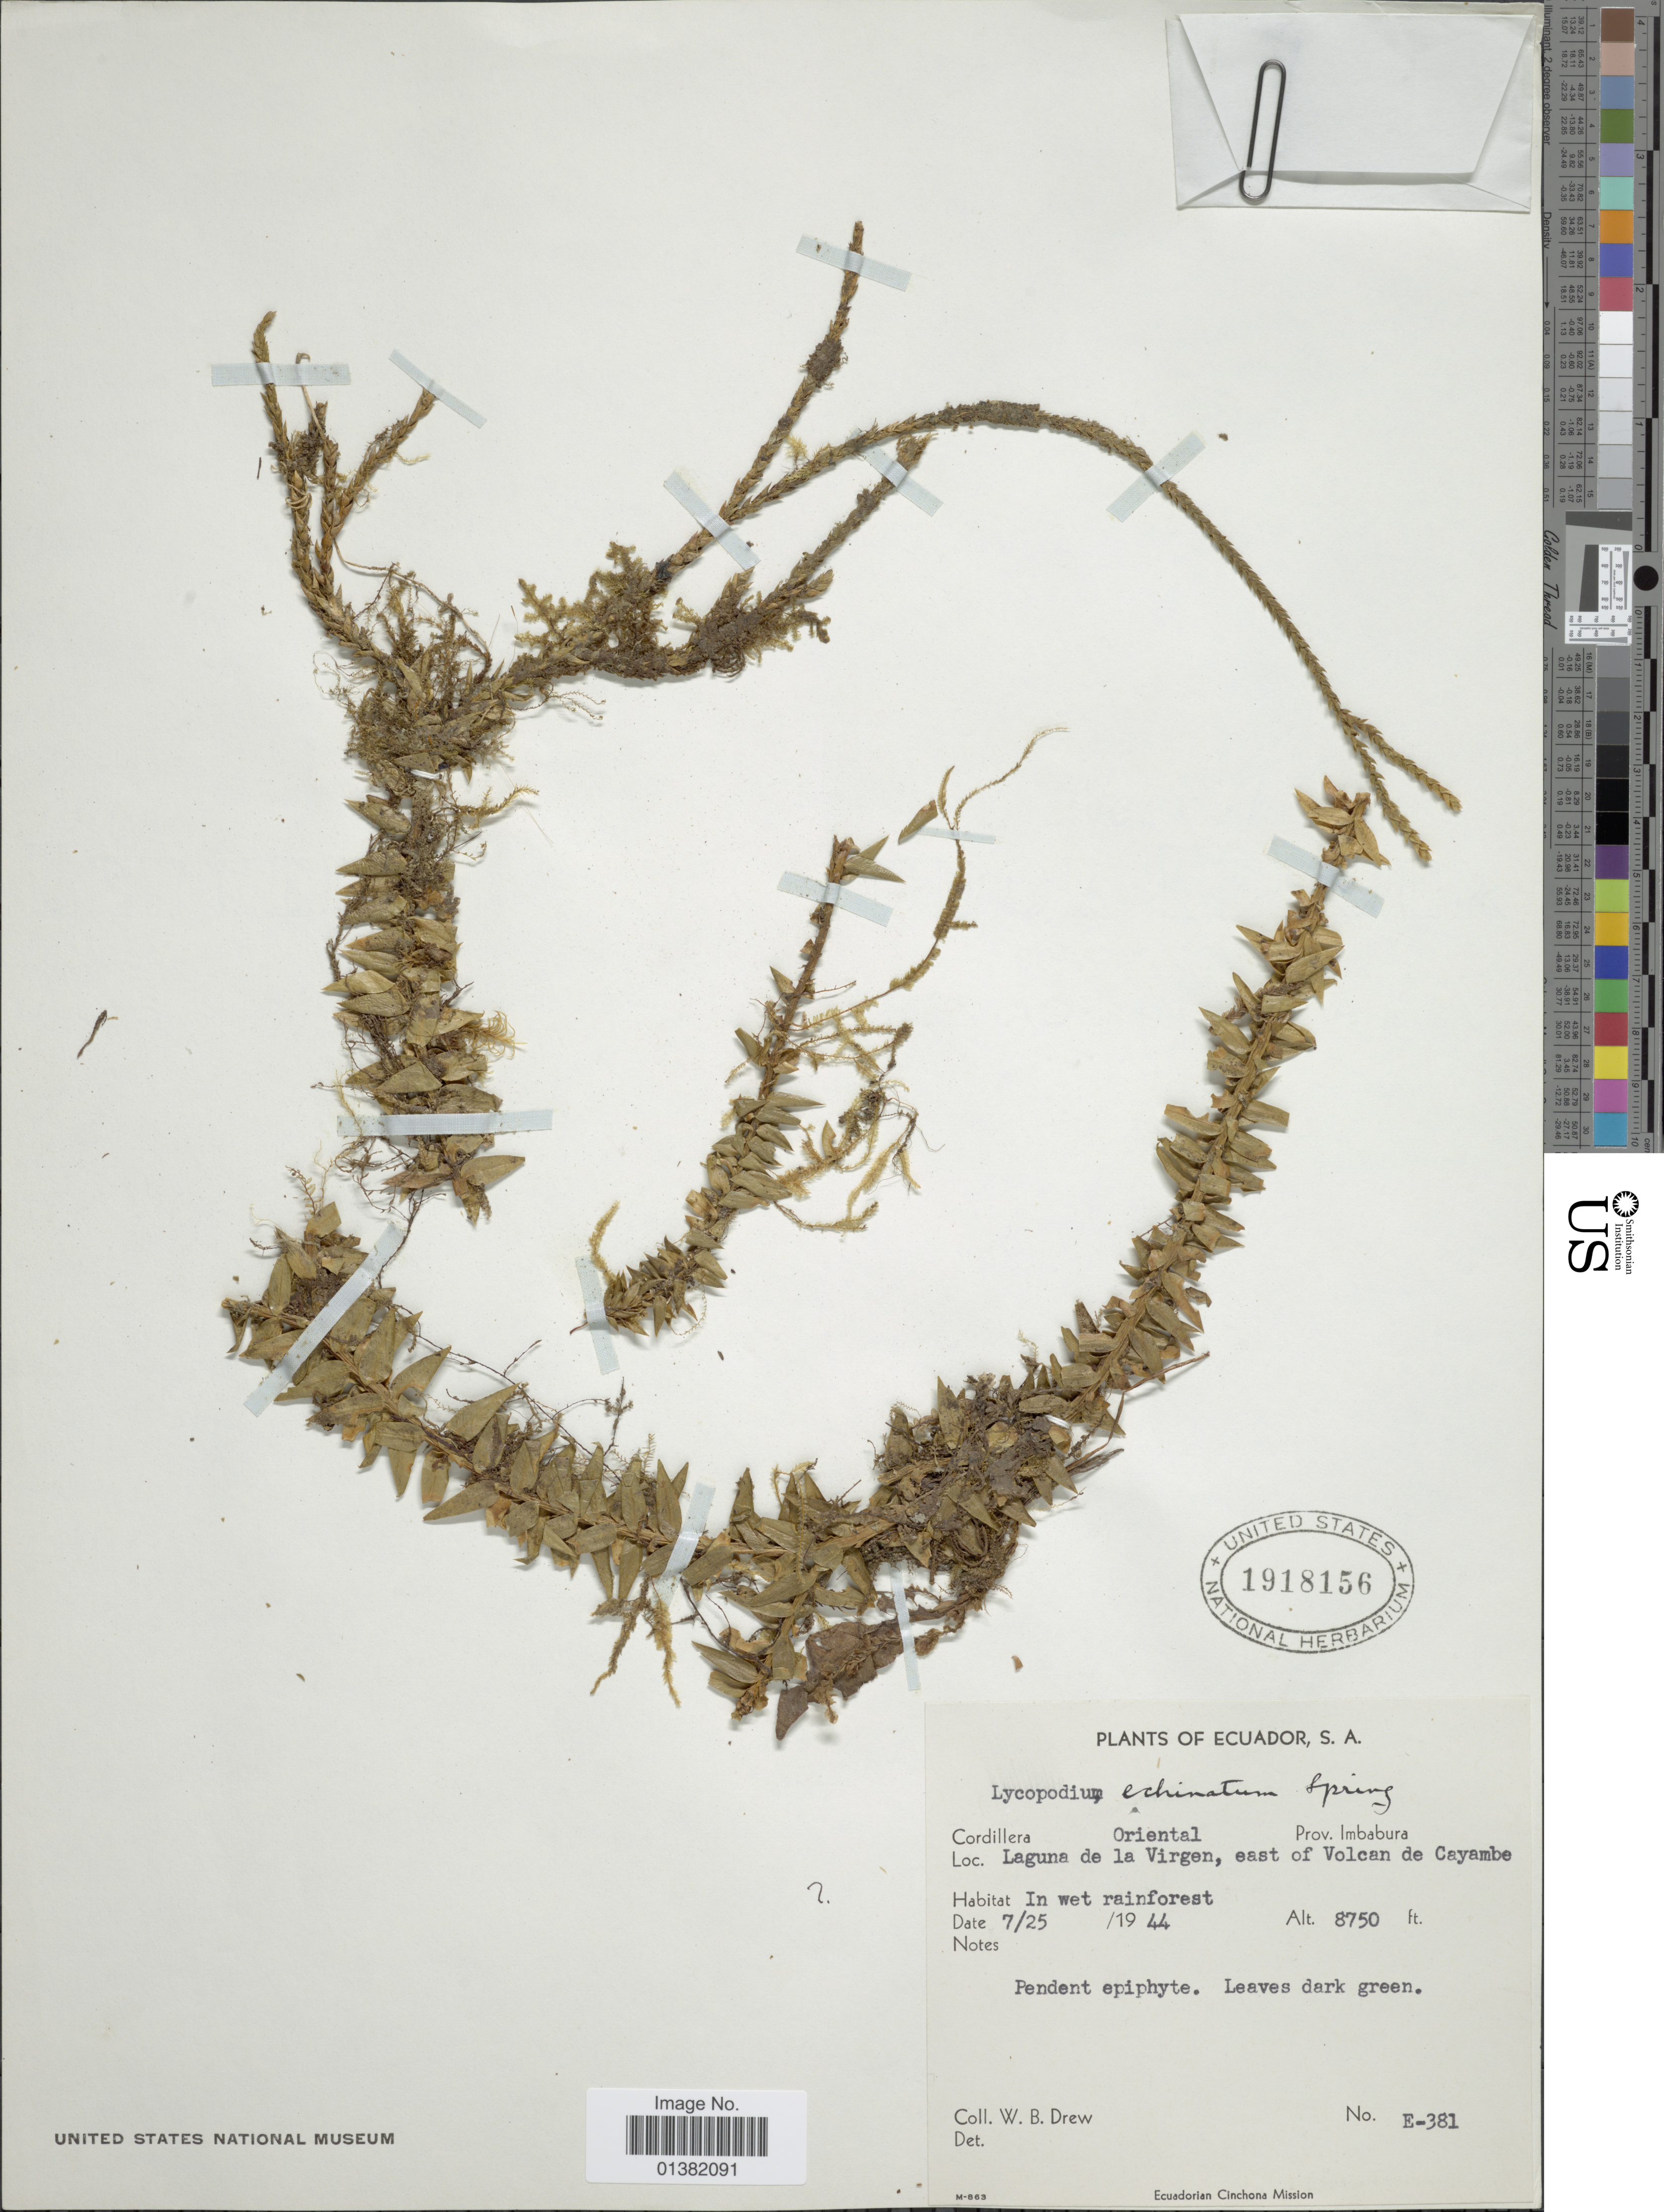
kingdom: Plantae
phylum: Tracheophyta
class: Lycopodiopsida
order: Lycopodiales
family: Lycopodiaceae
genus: Phlegmariurus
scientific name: Phlegmariurus echinatus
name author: (Spring) B. Øllg.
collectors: W. B. Drew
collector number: E-381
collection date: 1944-07-25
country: Ecuador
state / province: Imbabura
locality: Cordillera Oriental, Laguna de la Virgen, east of Volcan de Cayambe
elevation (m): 2667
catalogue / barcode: US 1918156